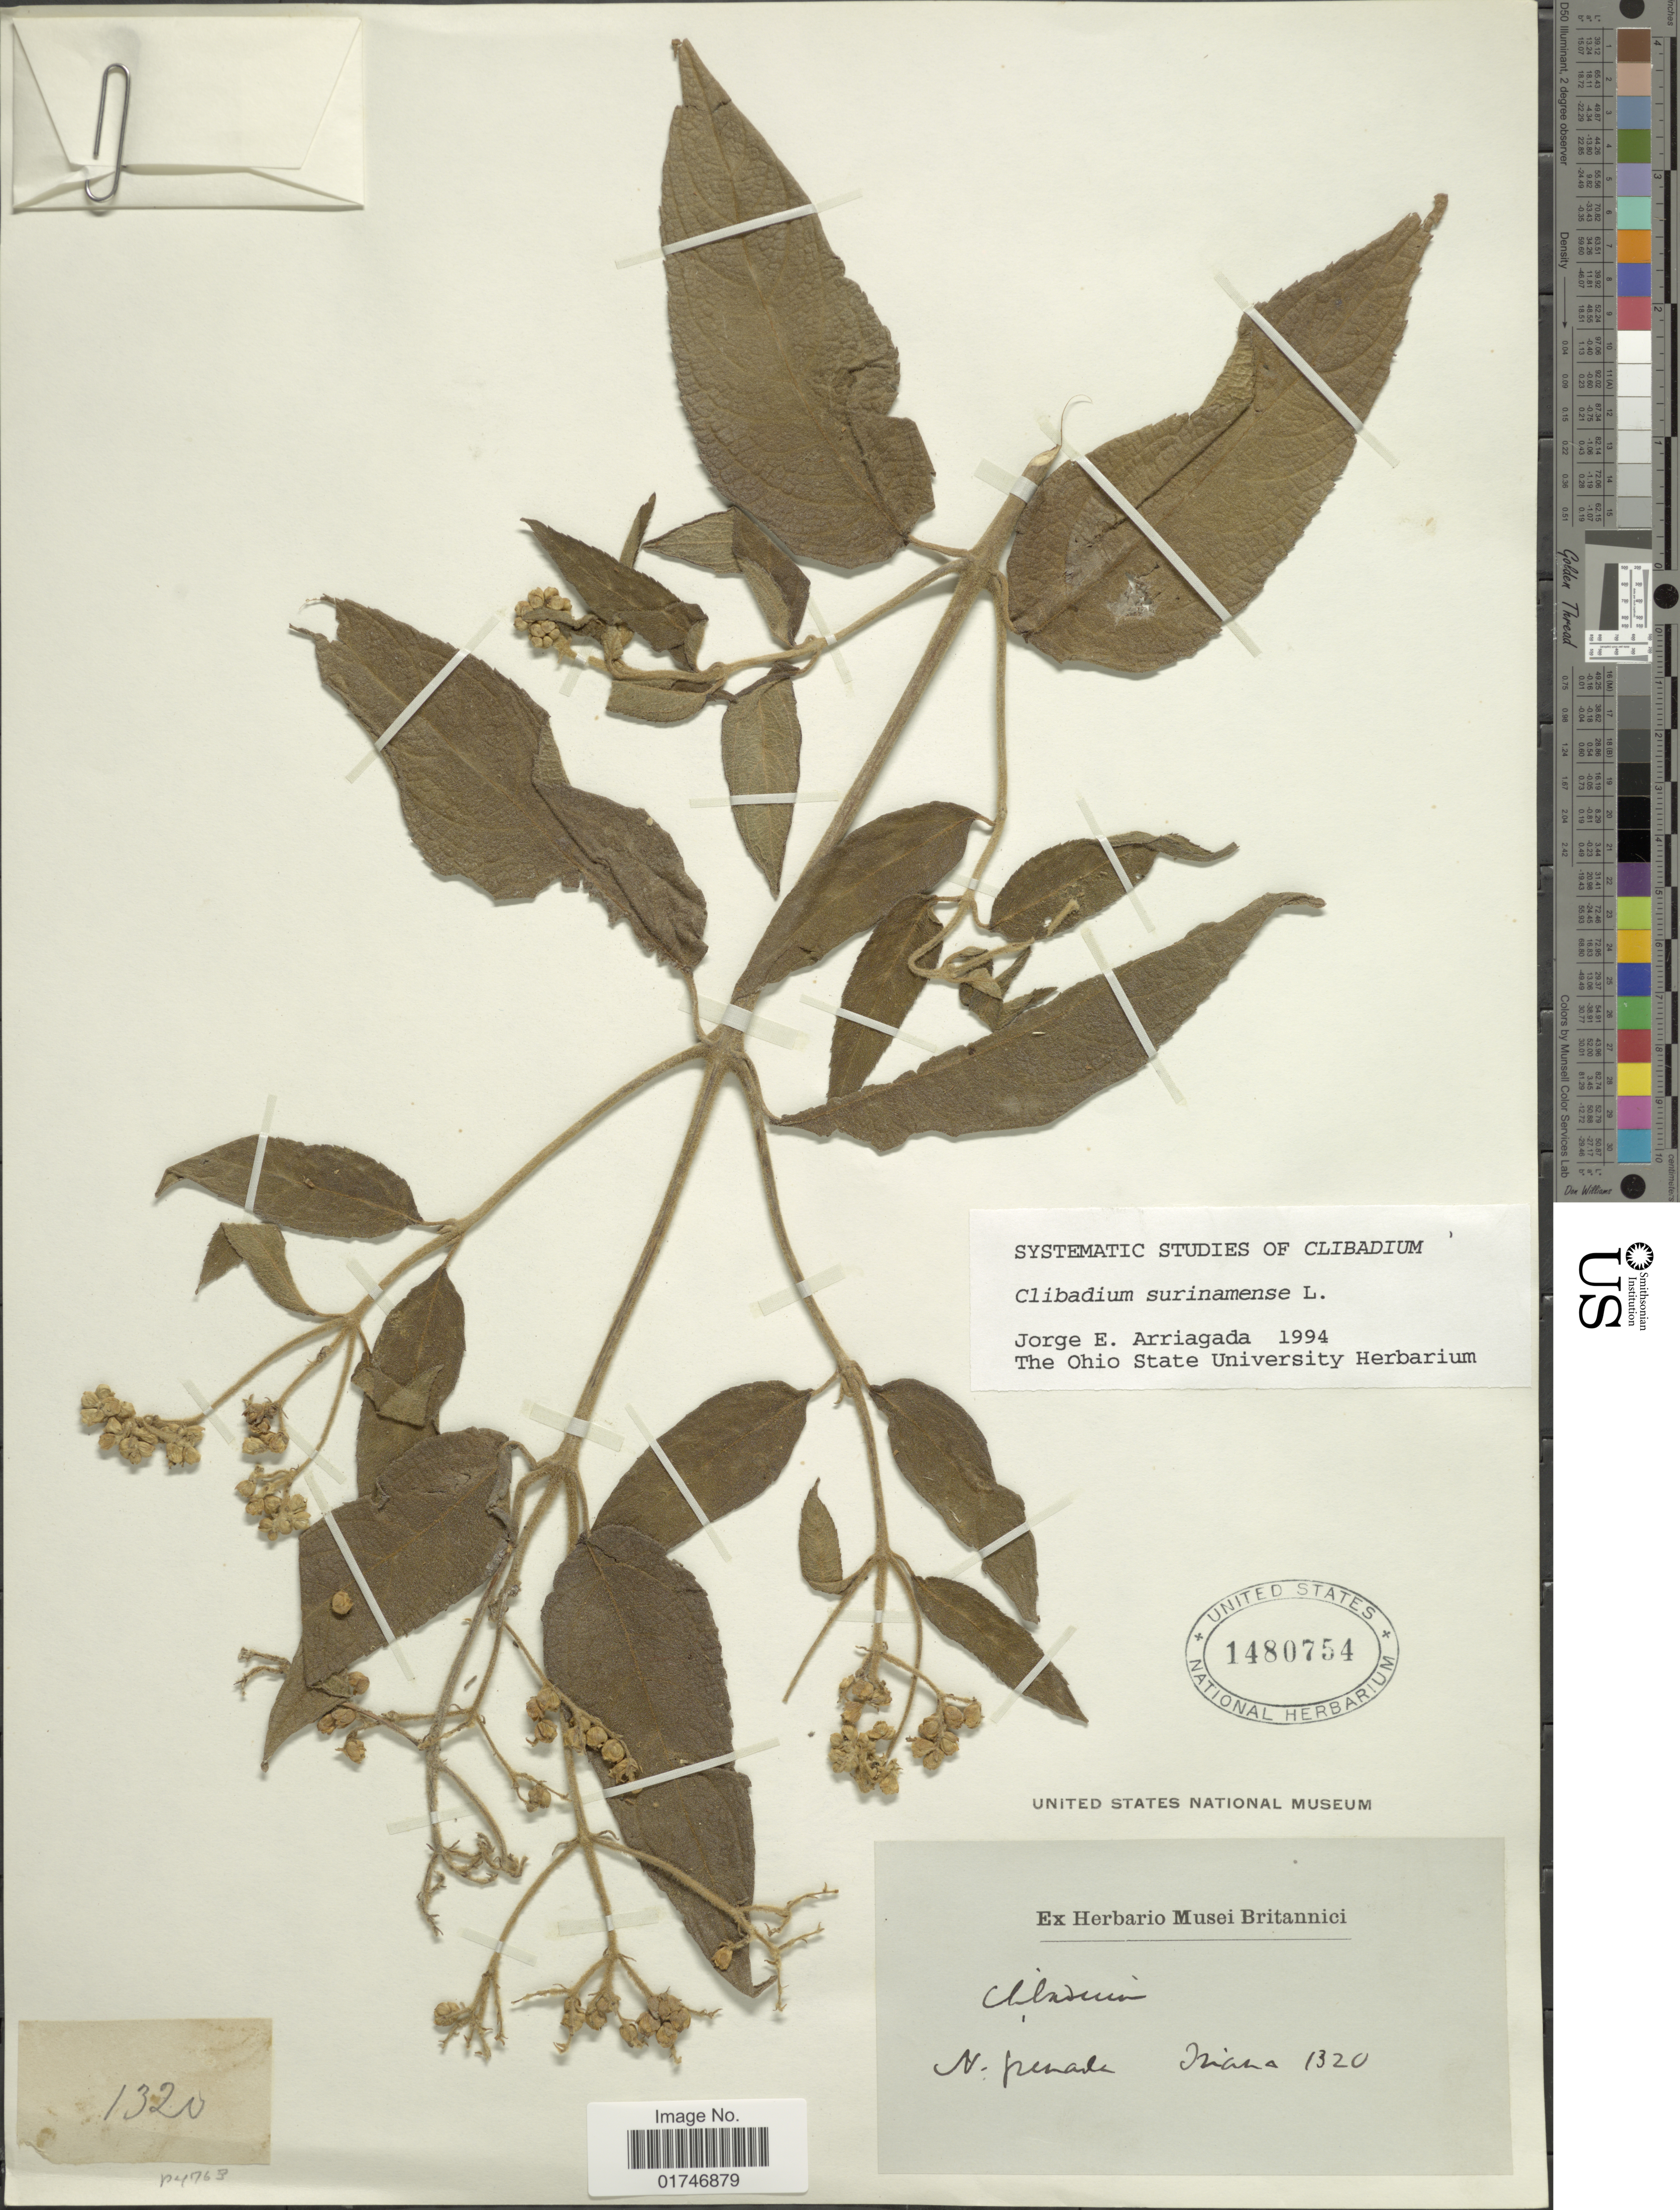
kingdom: Plantae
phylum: Tracheophyta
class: Magnoliopsida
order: Asterales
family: Asteraceae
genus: Clibadium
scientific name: Clibadium surinamense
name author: L.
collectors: Triana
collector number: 1320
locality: N. Grenada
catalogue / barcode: US 1480754